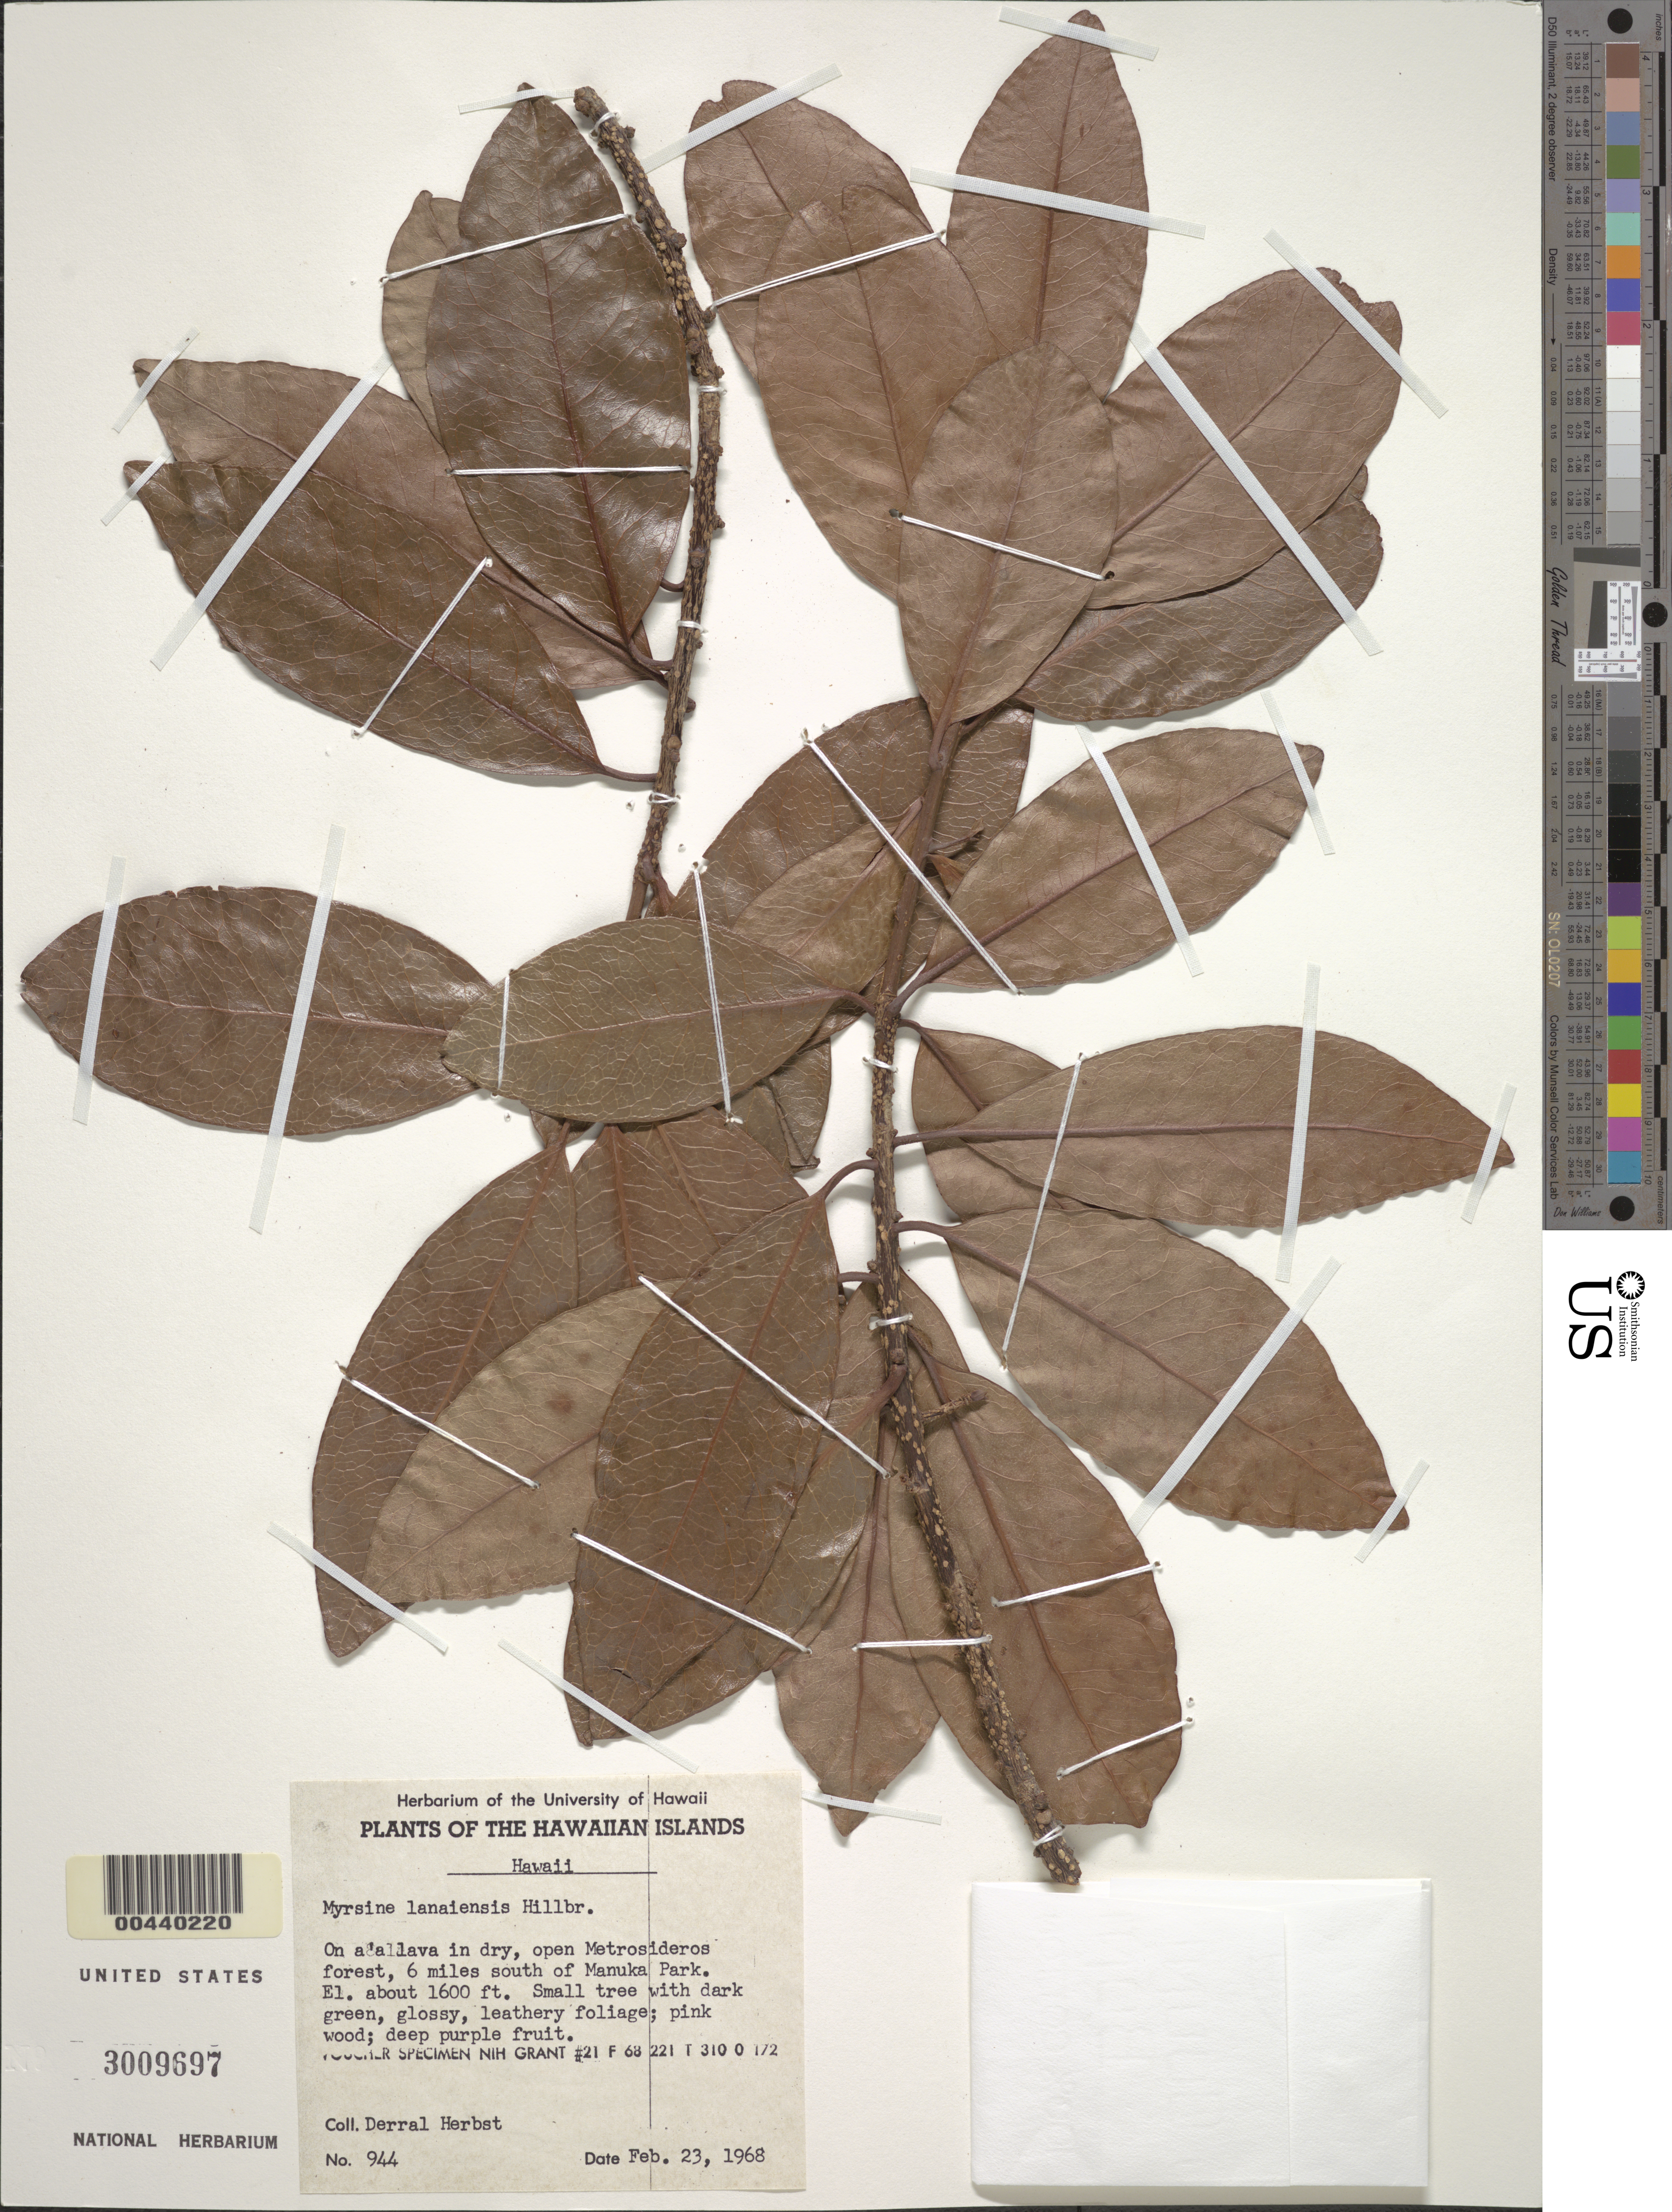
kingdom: Plantae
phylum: Tracheophyta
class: Magnoliopsida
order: Ericales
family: Primulaceae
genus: Myrsine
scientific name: Myrsine lanaiensis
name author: Hillebr.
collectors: D. R. Herbst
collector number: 944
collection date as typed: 23 Feb 1968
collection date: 1968-02-23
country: United States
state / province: Hawaii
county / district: Hawaii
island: Hawaii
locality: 6 mi S of Manuka Park.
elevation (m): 488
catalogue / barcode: US 3009697